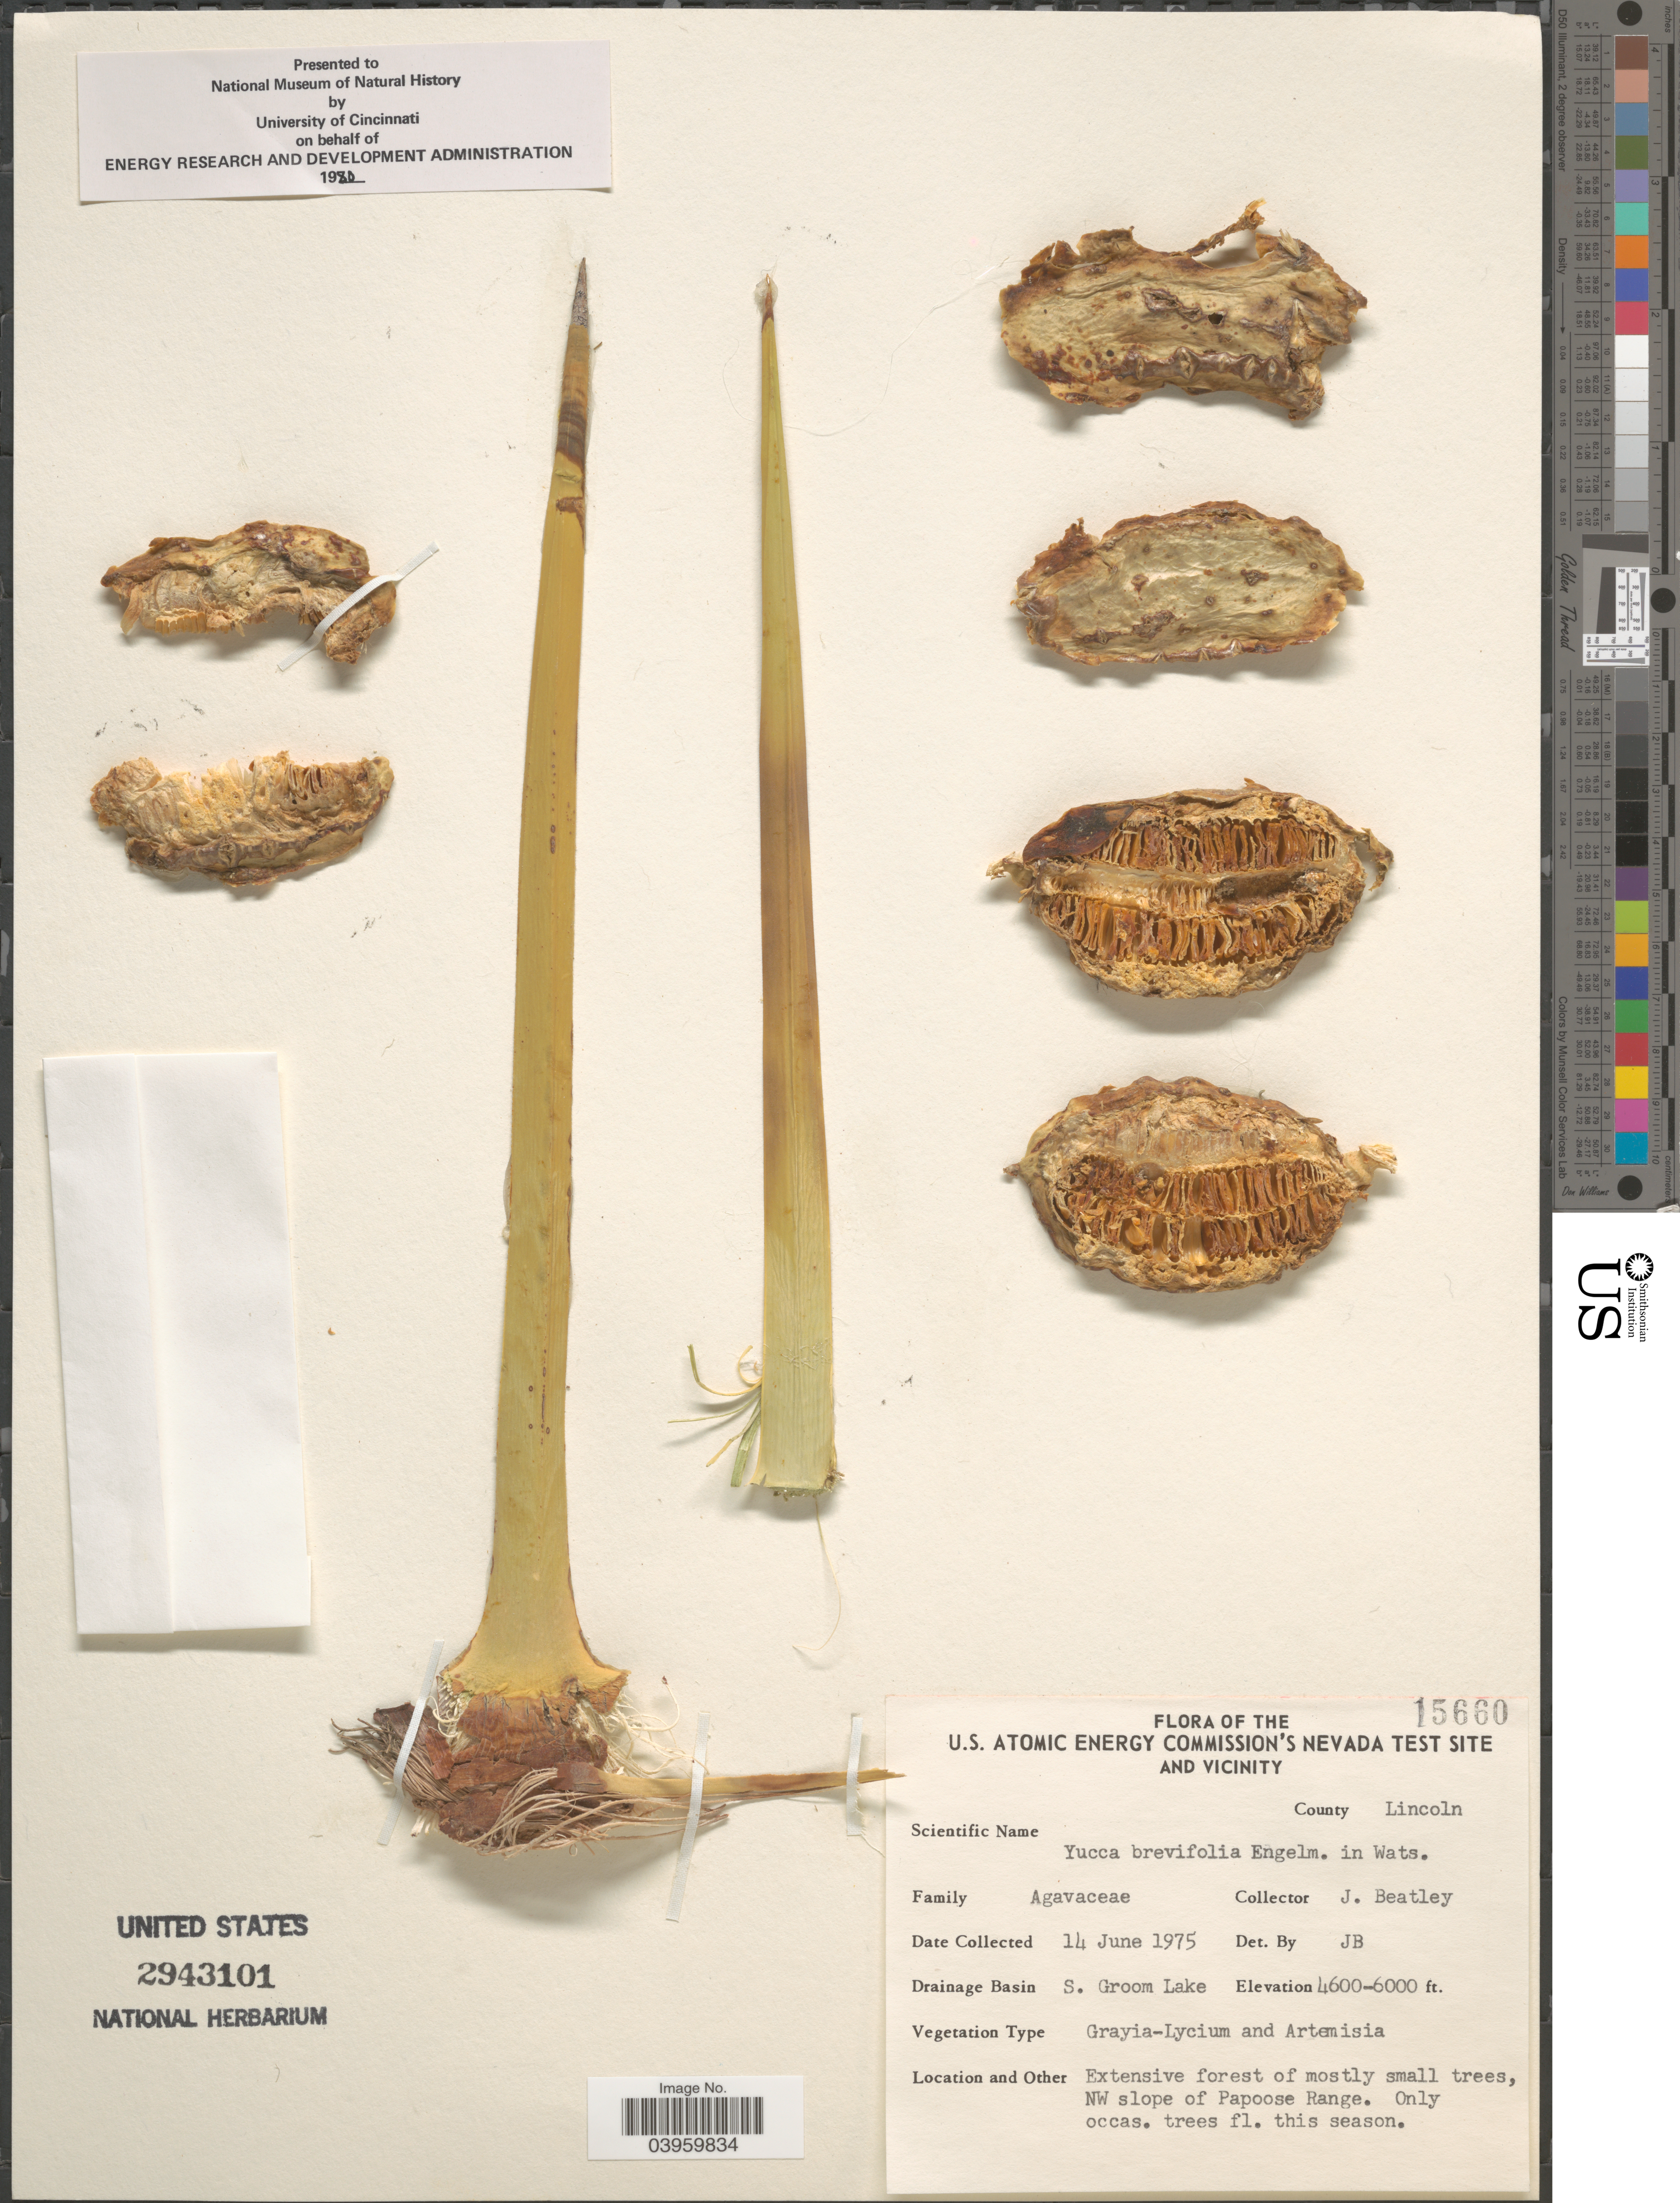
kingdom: Plantae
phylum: Tracheophyta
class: Liliopsida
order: Asparagales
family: Asparagaceae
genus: Yucca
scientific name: Yucca brevifolia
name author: Englem.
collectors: J. C. Beatley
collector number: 15660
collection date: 1975-06-14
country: United States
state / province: Nevada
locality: U.S. Atomic Energy Commission's Nevada test site and vicinity. County Lincoln. Drainage Basin S. Groom Lake. Extensive forest of mostly small trees, NW slope of Papoose Range.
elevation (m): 1402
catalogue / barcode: US 2943101